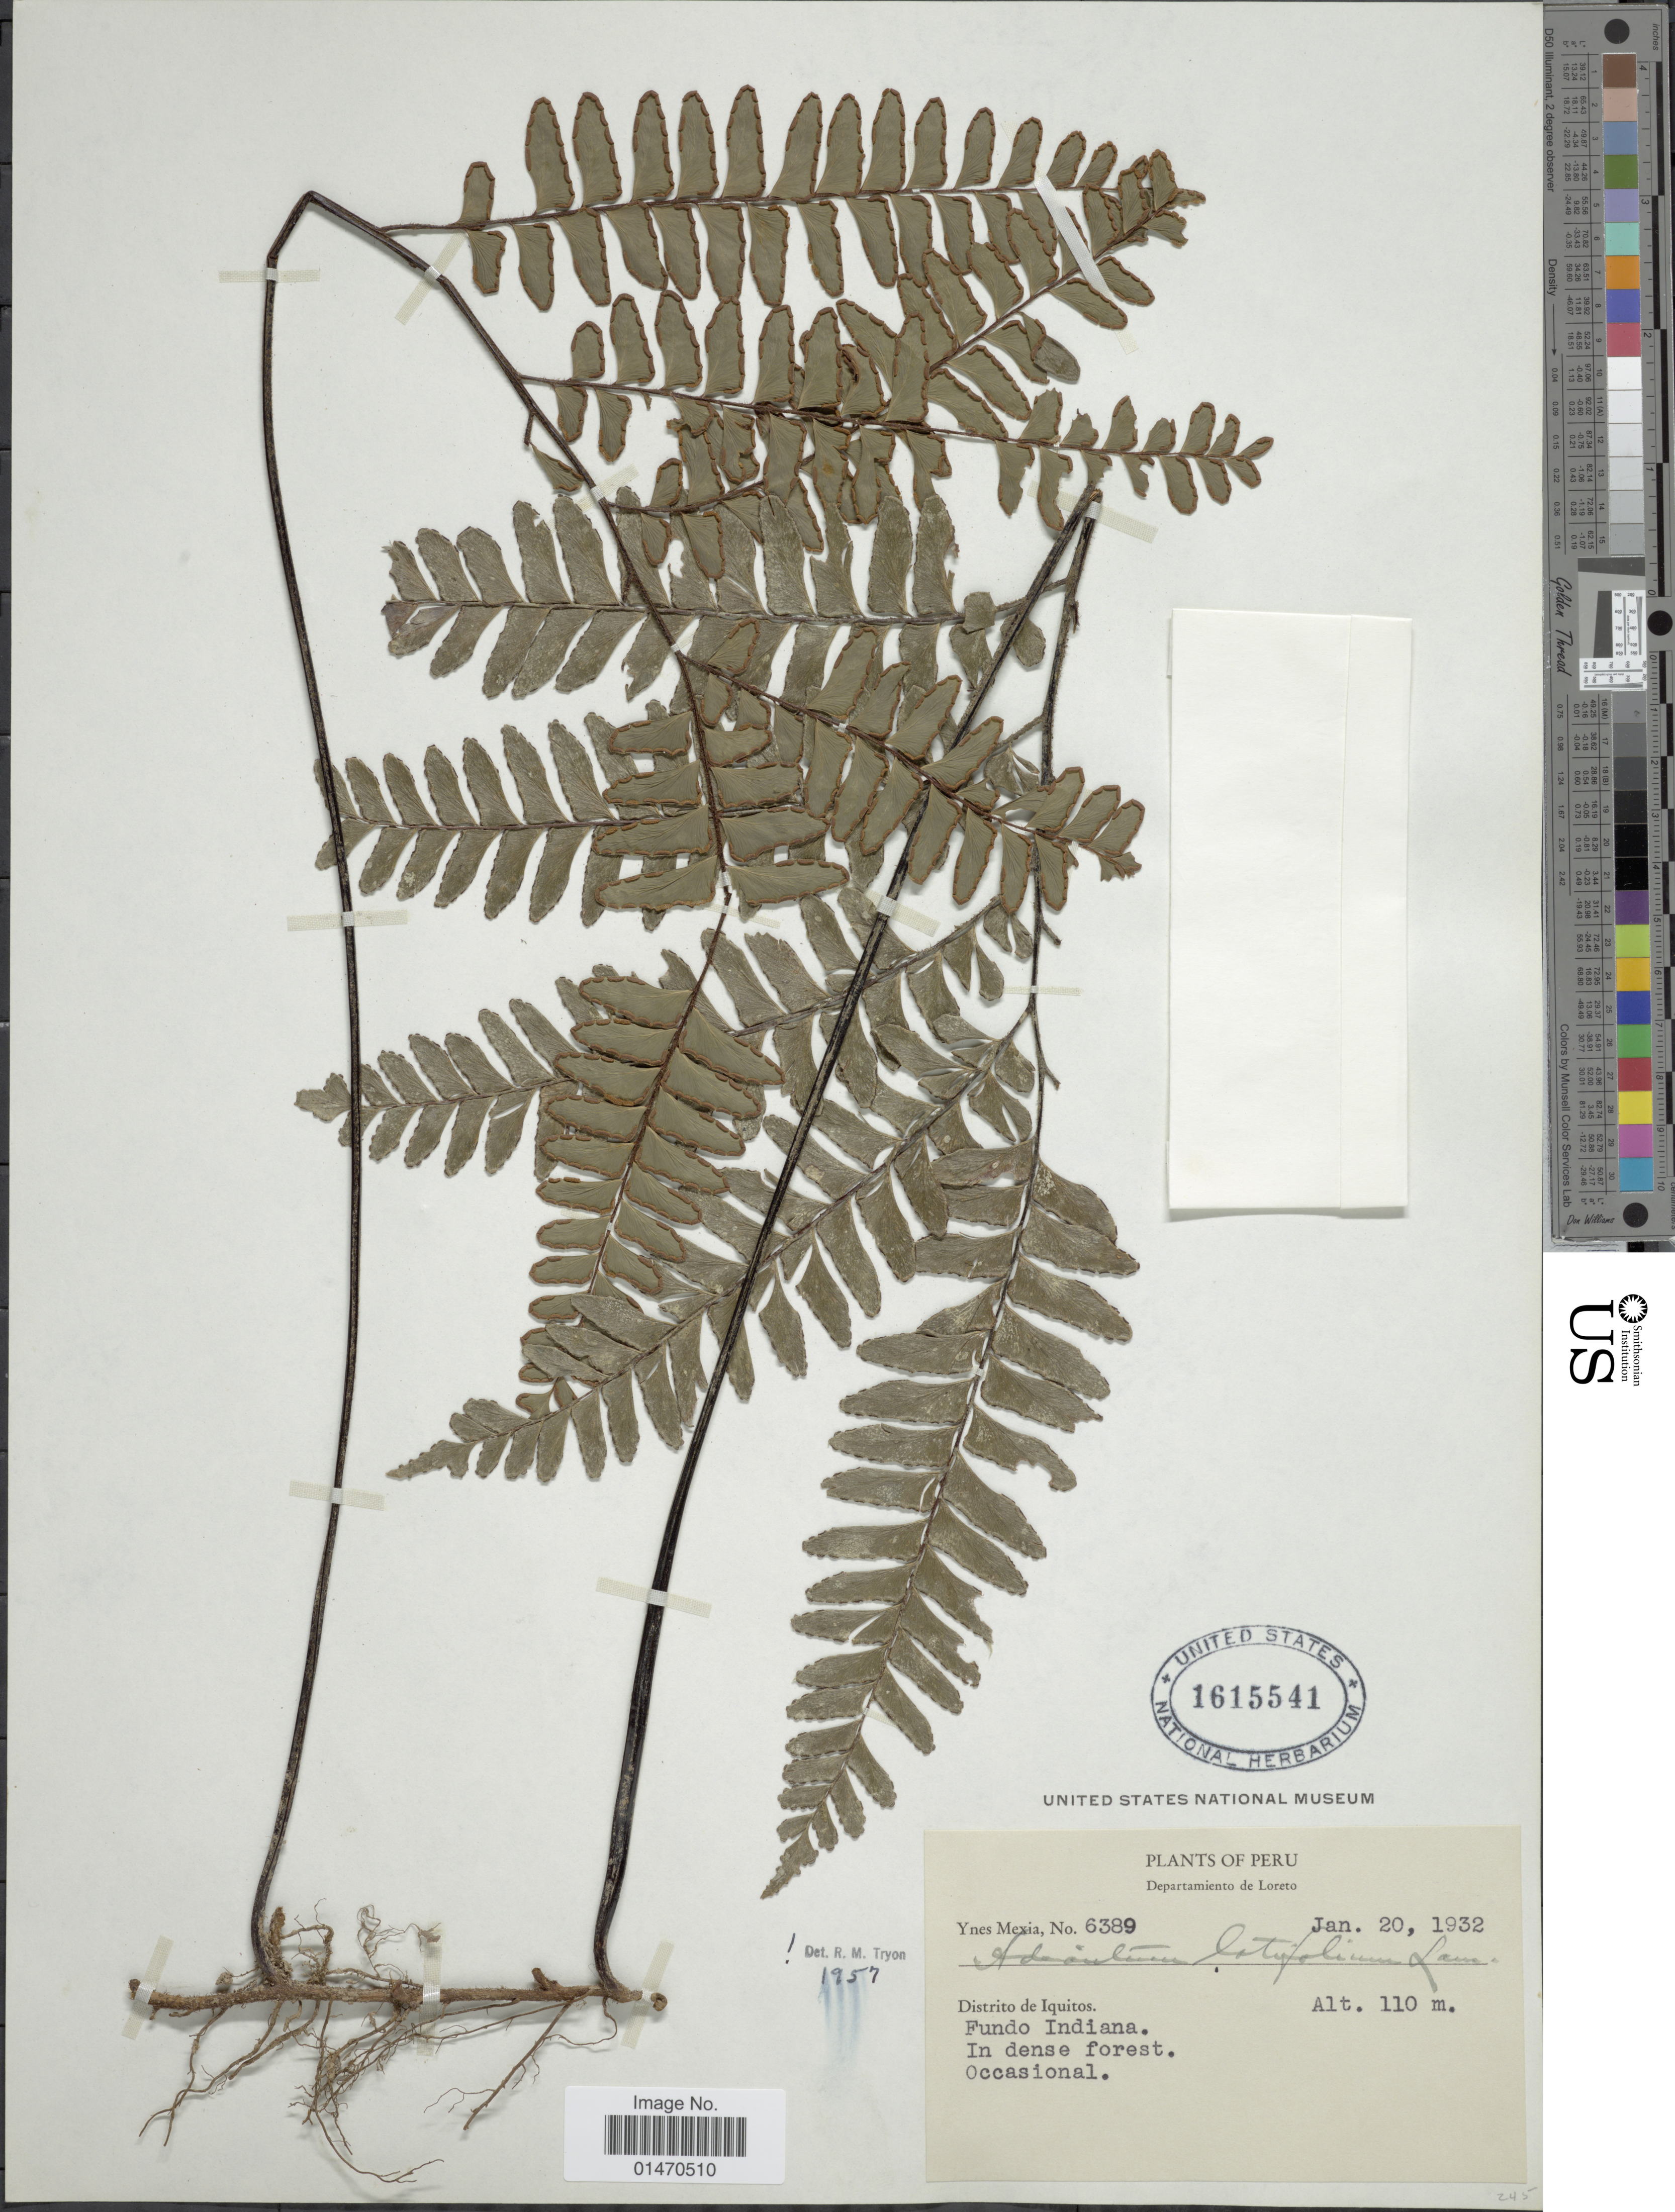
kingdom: Plantae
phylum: Tracheophyta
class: Polypodiopsida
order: Polypodiales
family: Pteridaceae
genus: Adiantum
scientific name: Adiantum latifolium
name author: Lam.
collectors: Y. Mexia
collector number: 6389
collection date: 1932-01-20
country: Peru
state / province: Loreto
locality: Departamiento de Loreto, Distrito de Iquitos, Fundo Indiana,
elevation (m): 110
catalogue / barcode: US 1615541